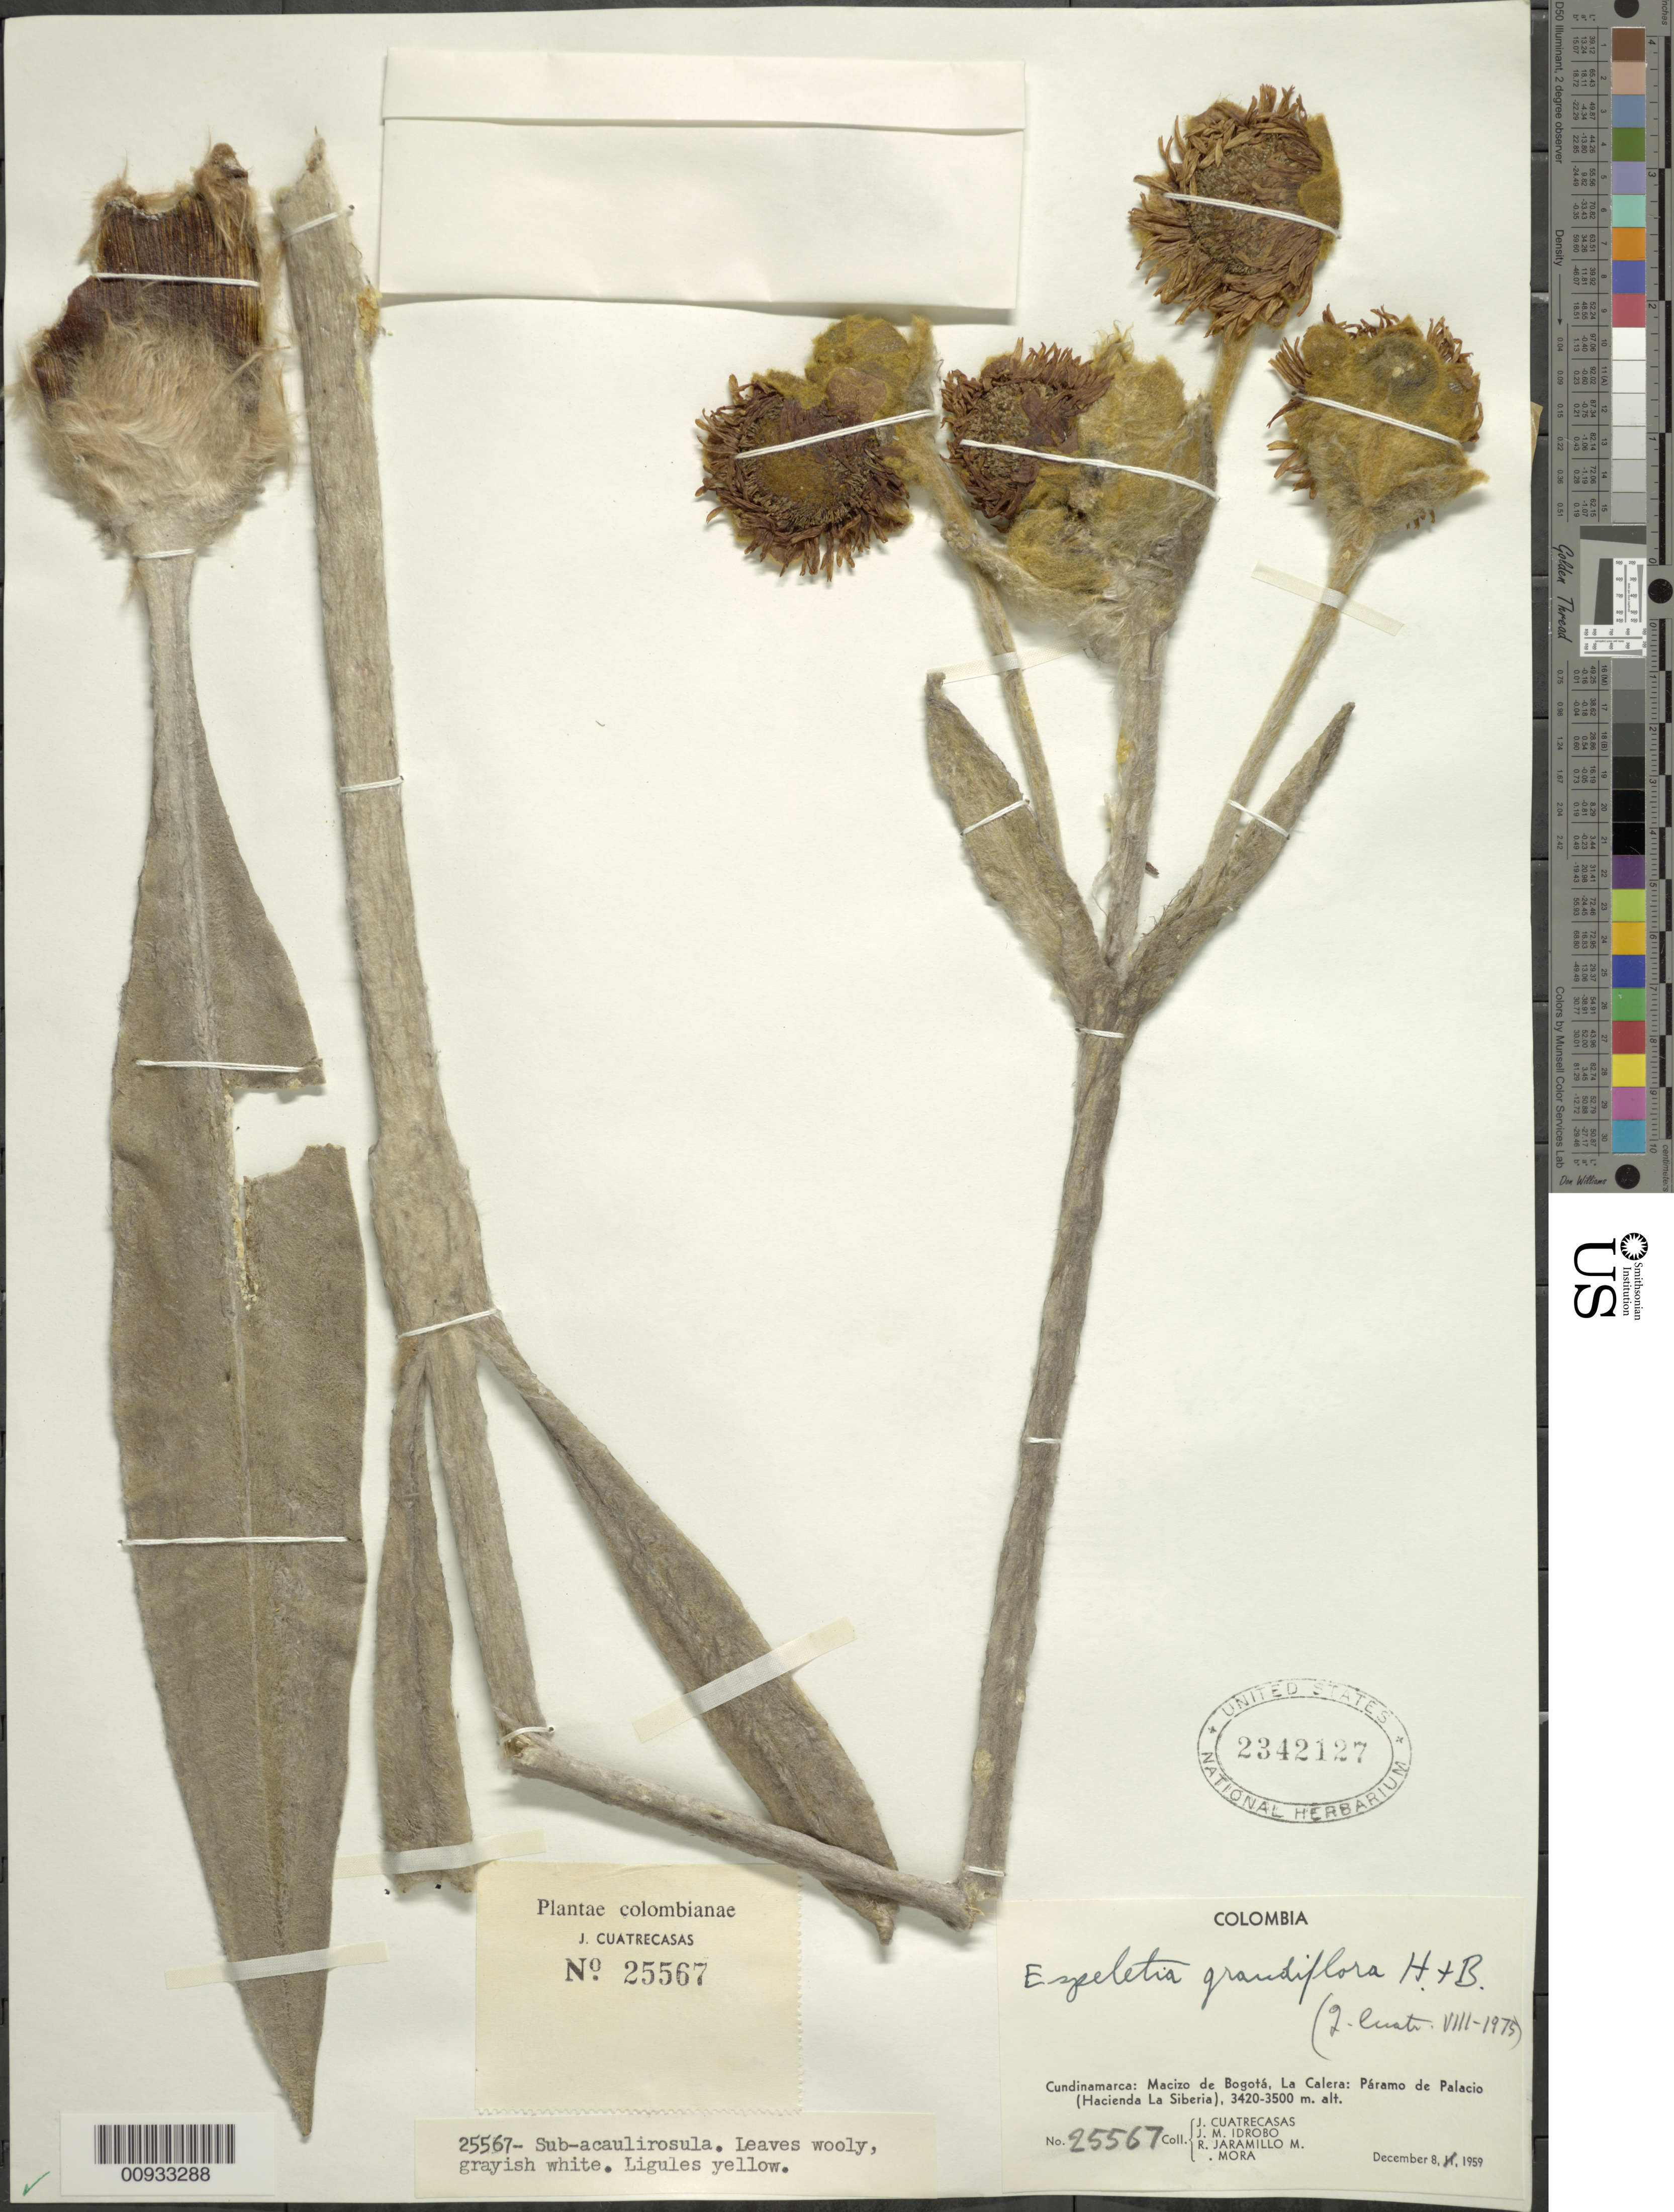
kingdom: Plantae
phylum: Tracheophyta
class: Magnoliopsida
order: Asterales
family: Asteraceae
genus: Espeletia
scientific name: Espeletia grandiflora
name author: Humb. & Bonpl.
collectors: J. Cuatrecasas, J. M. Idrobo, R. Jaramillo M. & Mora, --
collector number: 25567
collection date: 1959-12-08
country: Colombia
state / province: Cundinamarca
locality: Macizo de Bogota, La Calera: Paramo de Palacio (Hacienda La Siberia).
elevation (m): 3420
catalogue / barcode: US 2342127